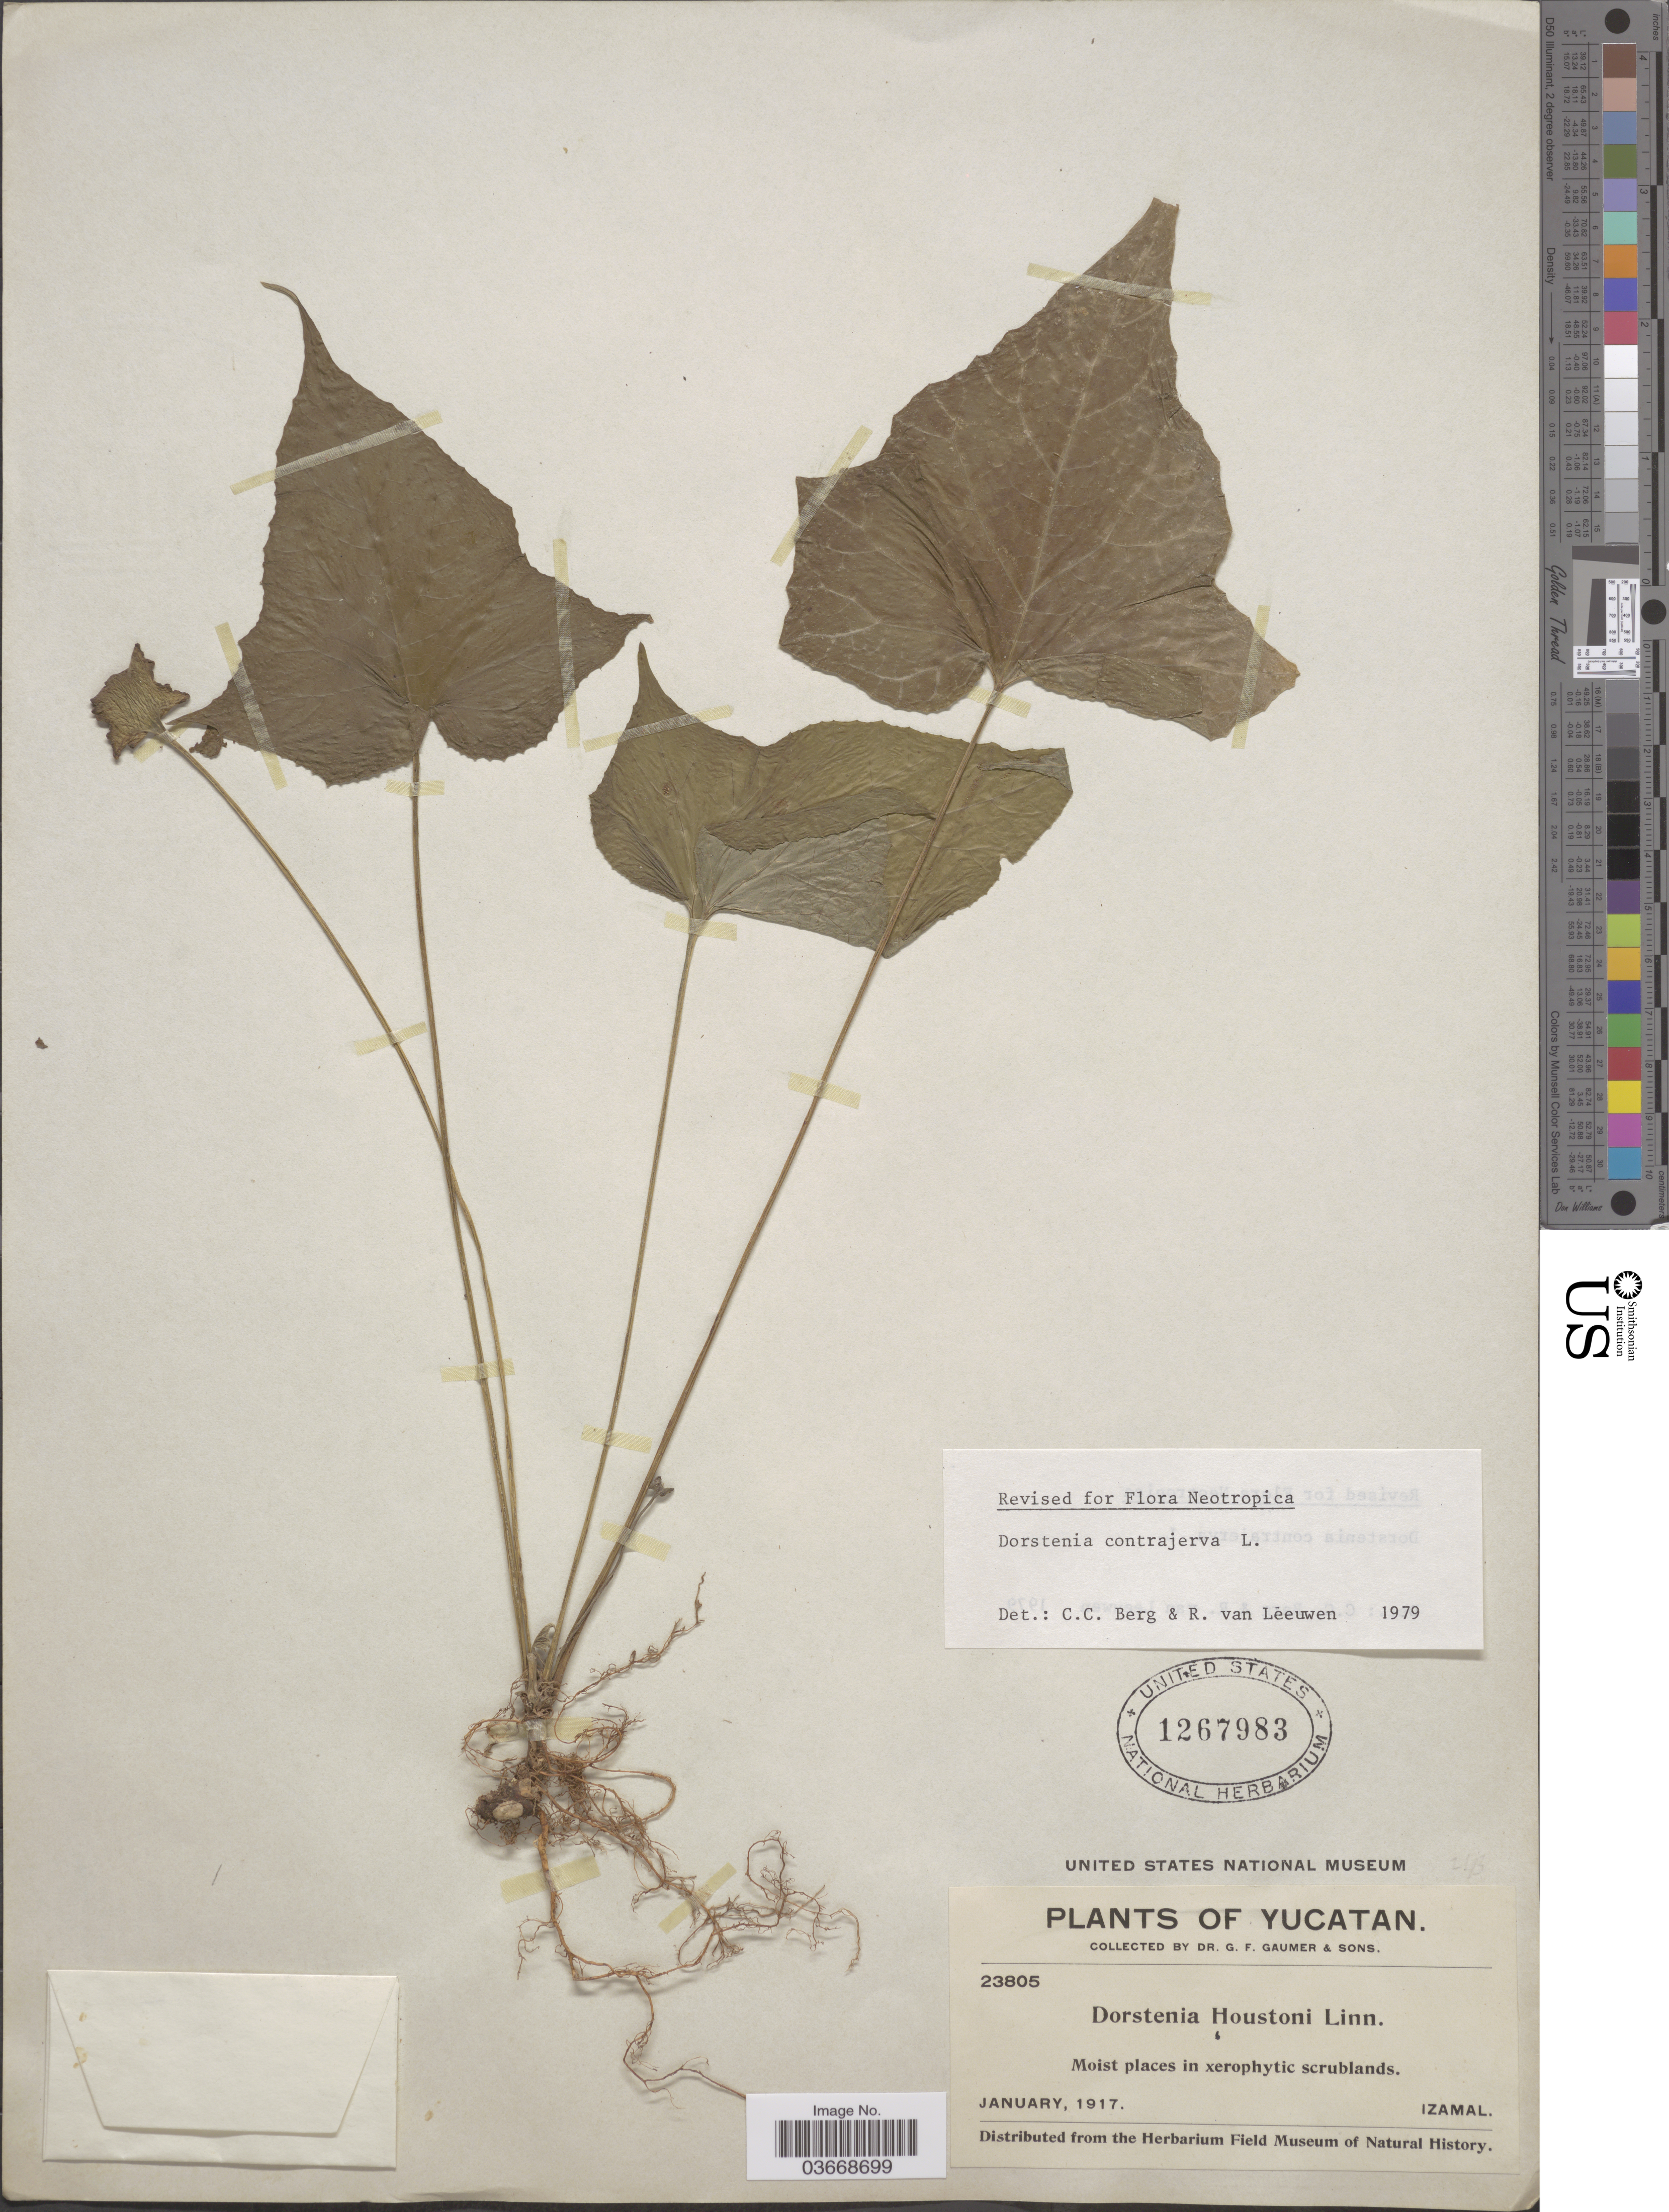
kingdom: Plantae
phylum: Tracheophyta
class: Magnoliopsida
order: Rosales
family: Moraceae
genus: Dorstenia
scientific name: Dorstenia contrajerva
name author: L.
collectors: G. F. Gaumer & Sons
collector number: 23805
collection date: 1917-01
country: Mexico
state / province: Yucatán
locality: Izamal.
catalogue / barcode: US 1267983